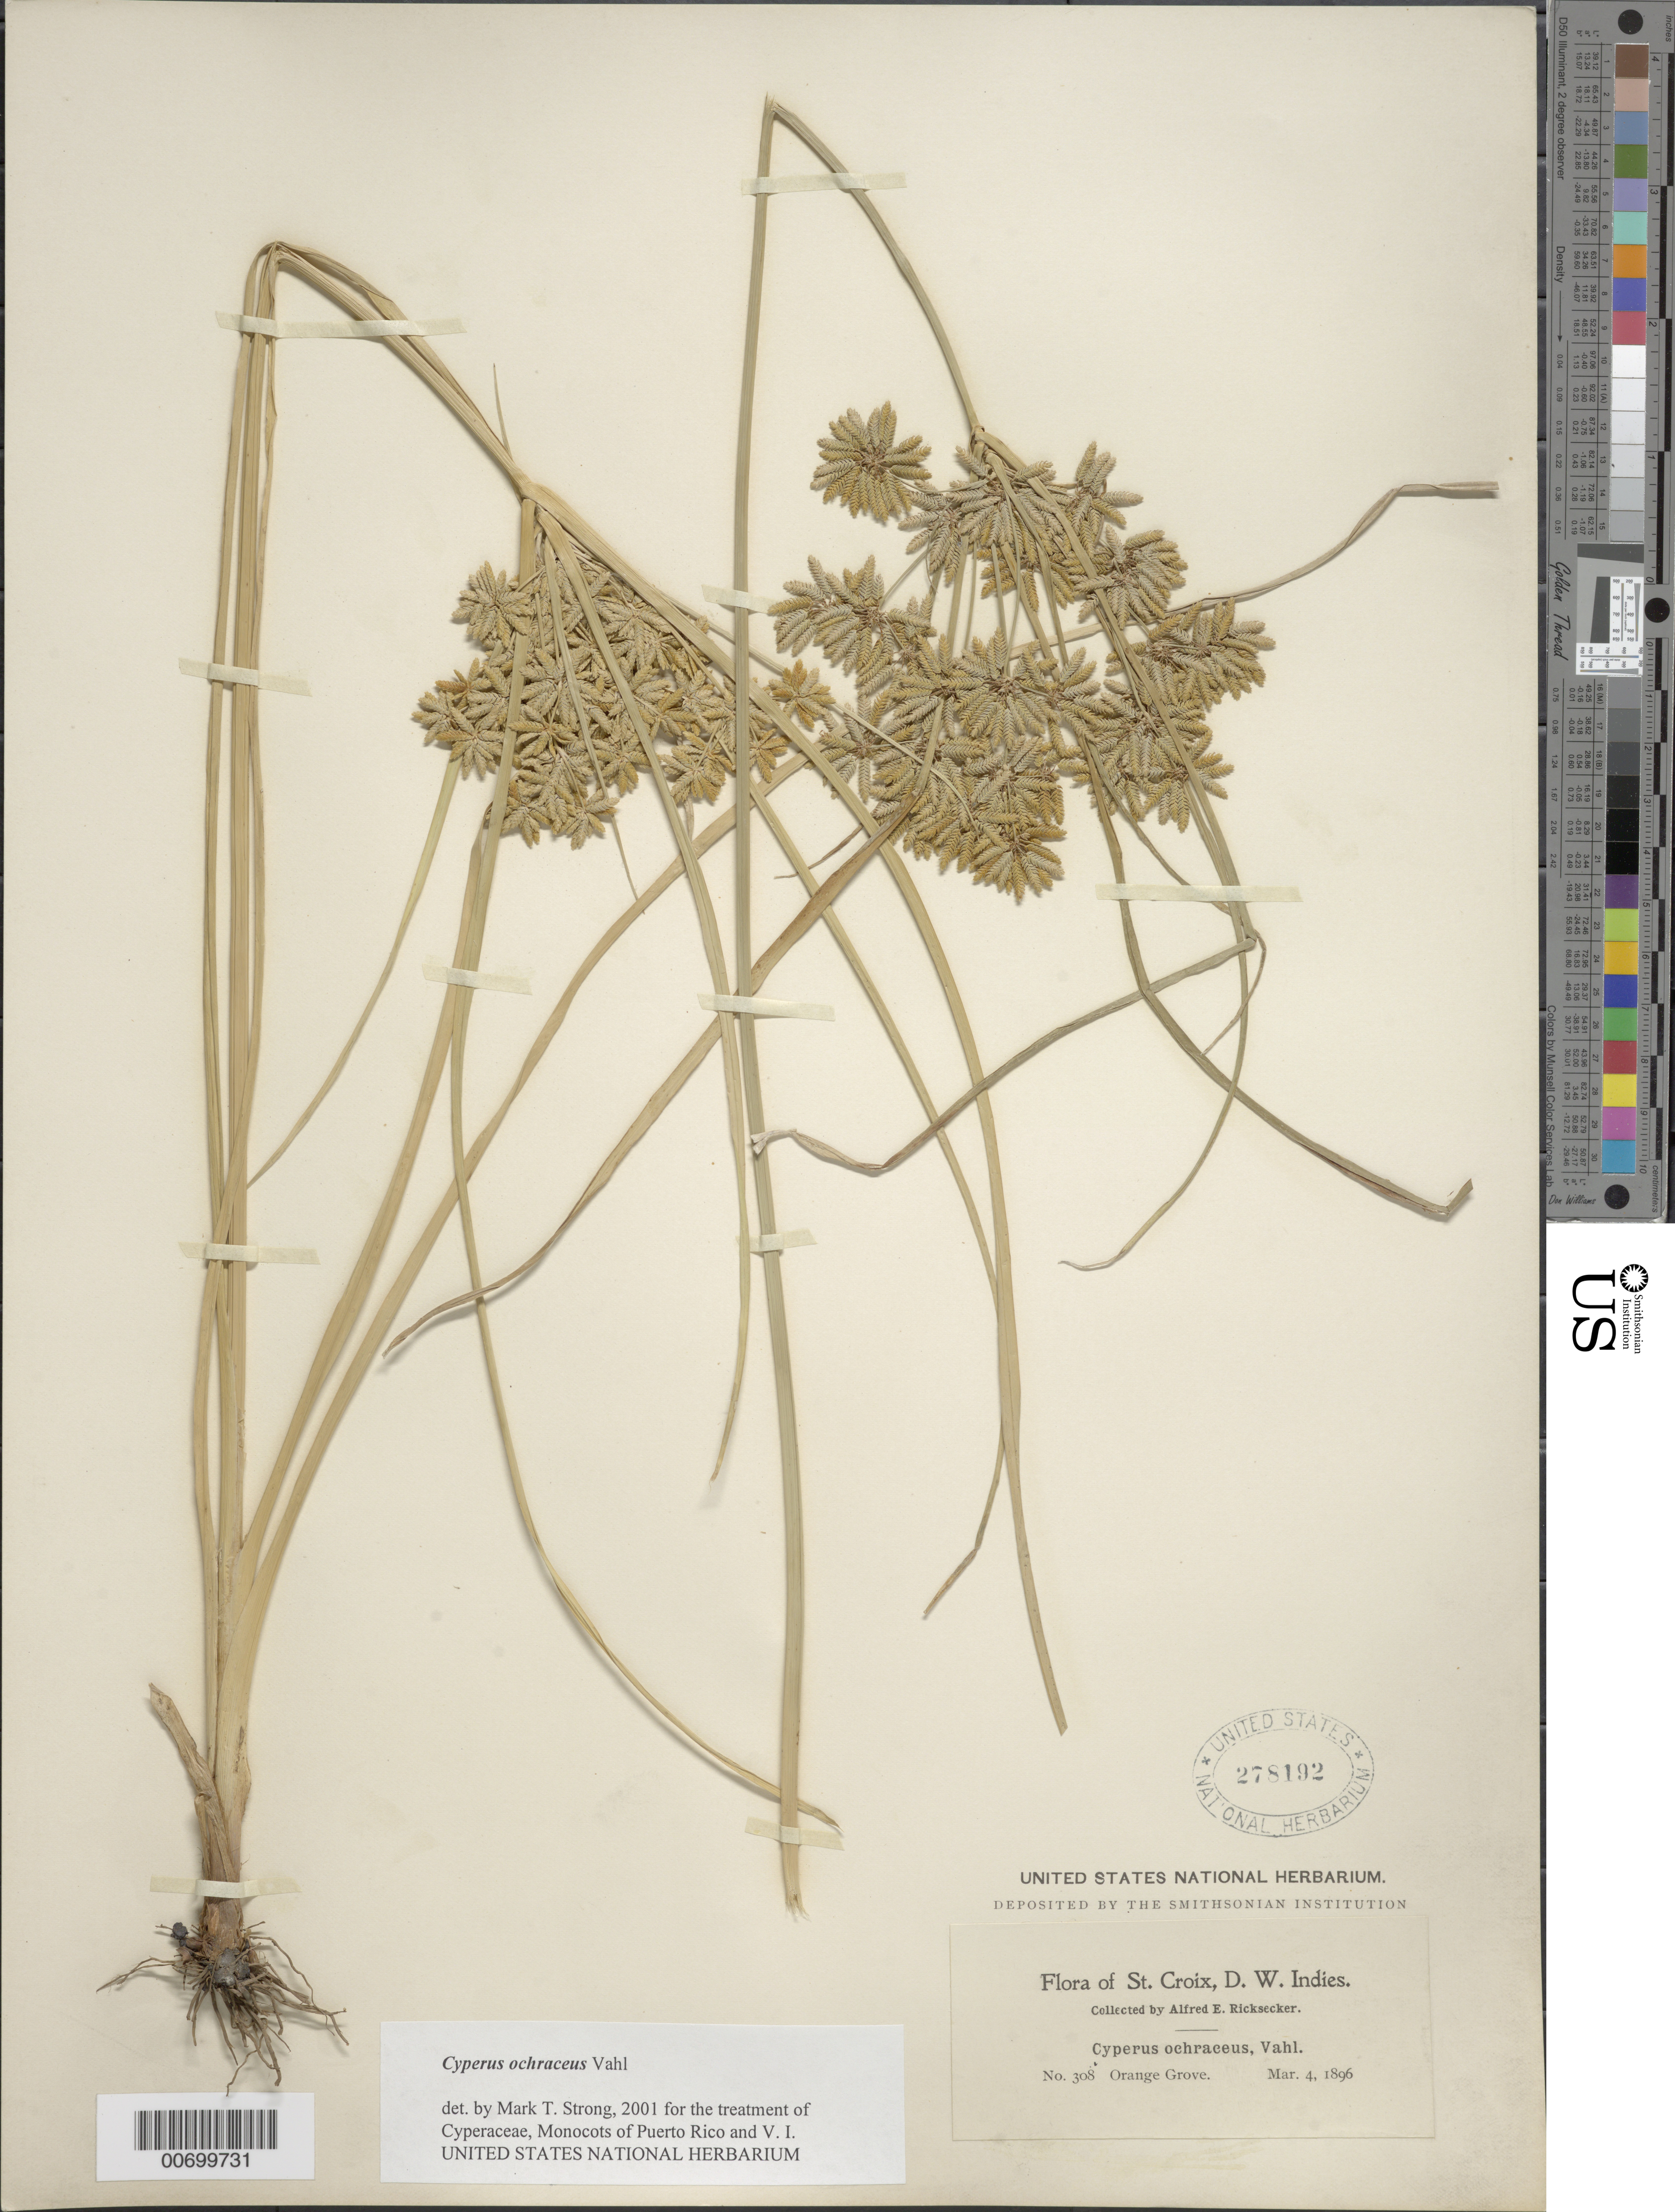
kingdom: Plantae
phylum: Tracheophyta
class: Liliopsida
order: Poales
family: Cyperaceae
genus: Cyperus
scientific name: Cyperus ochraceus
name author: Vahl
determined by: Strong, M. T., (US), Smithsonian Institution - National Museum of Natural History (UNITED STATES)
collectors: A. E. Ricksecker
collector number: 308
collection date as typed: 04 Mar 1896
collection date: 1896-03-04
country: U.S. Virgin Islands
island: St. Croix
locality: St. Croix: Orange Grove.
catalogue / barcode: US 278192